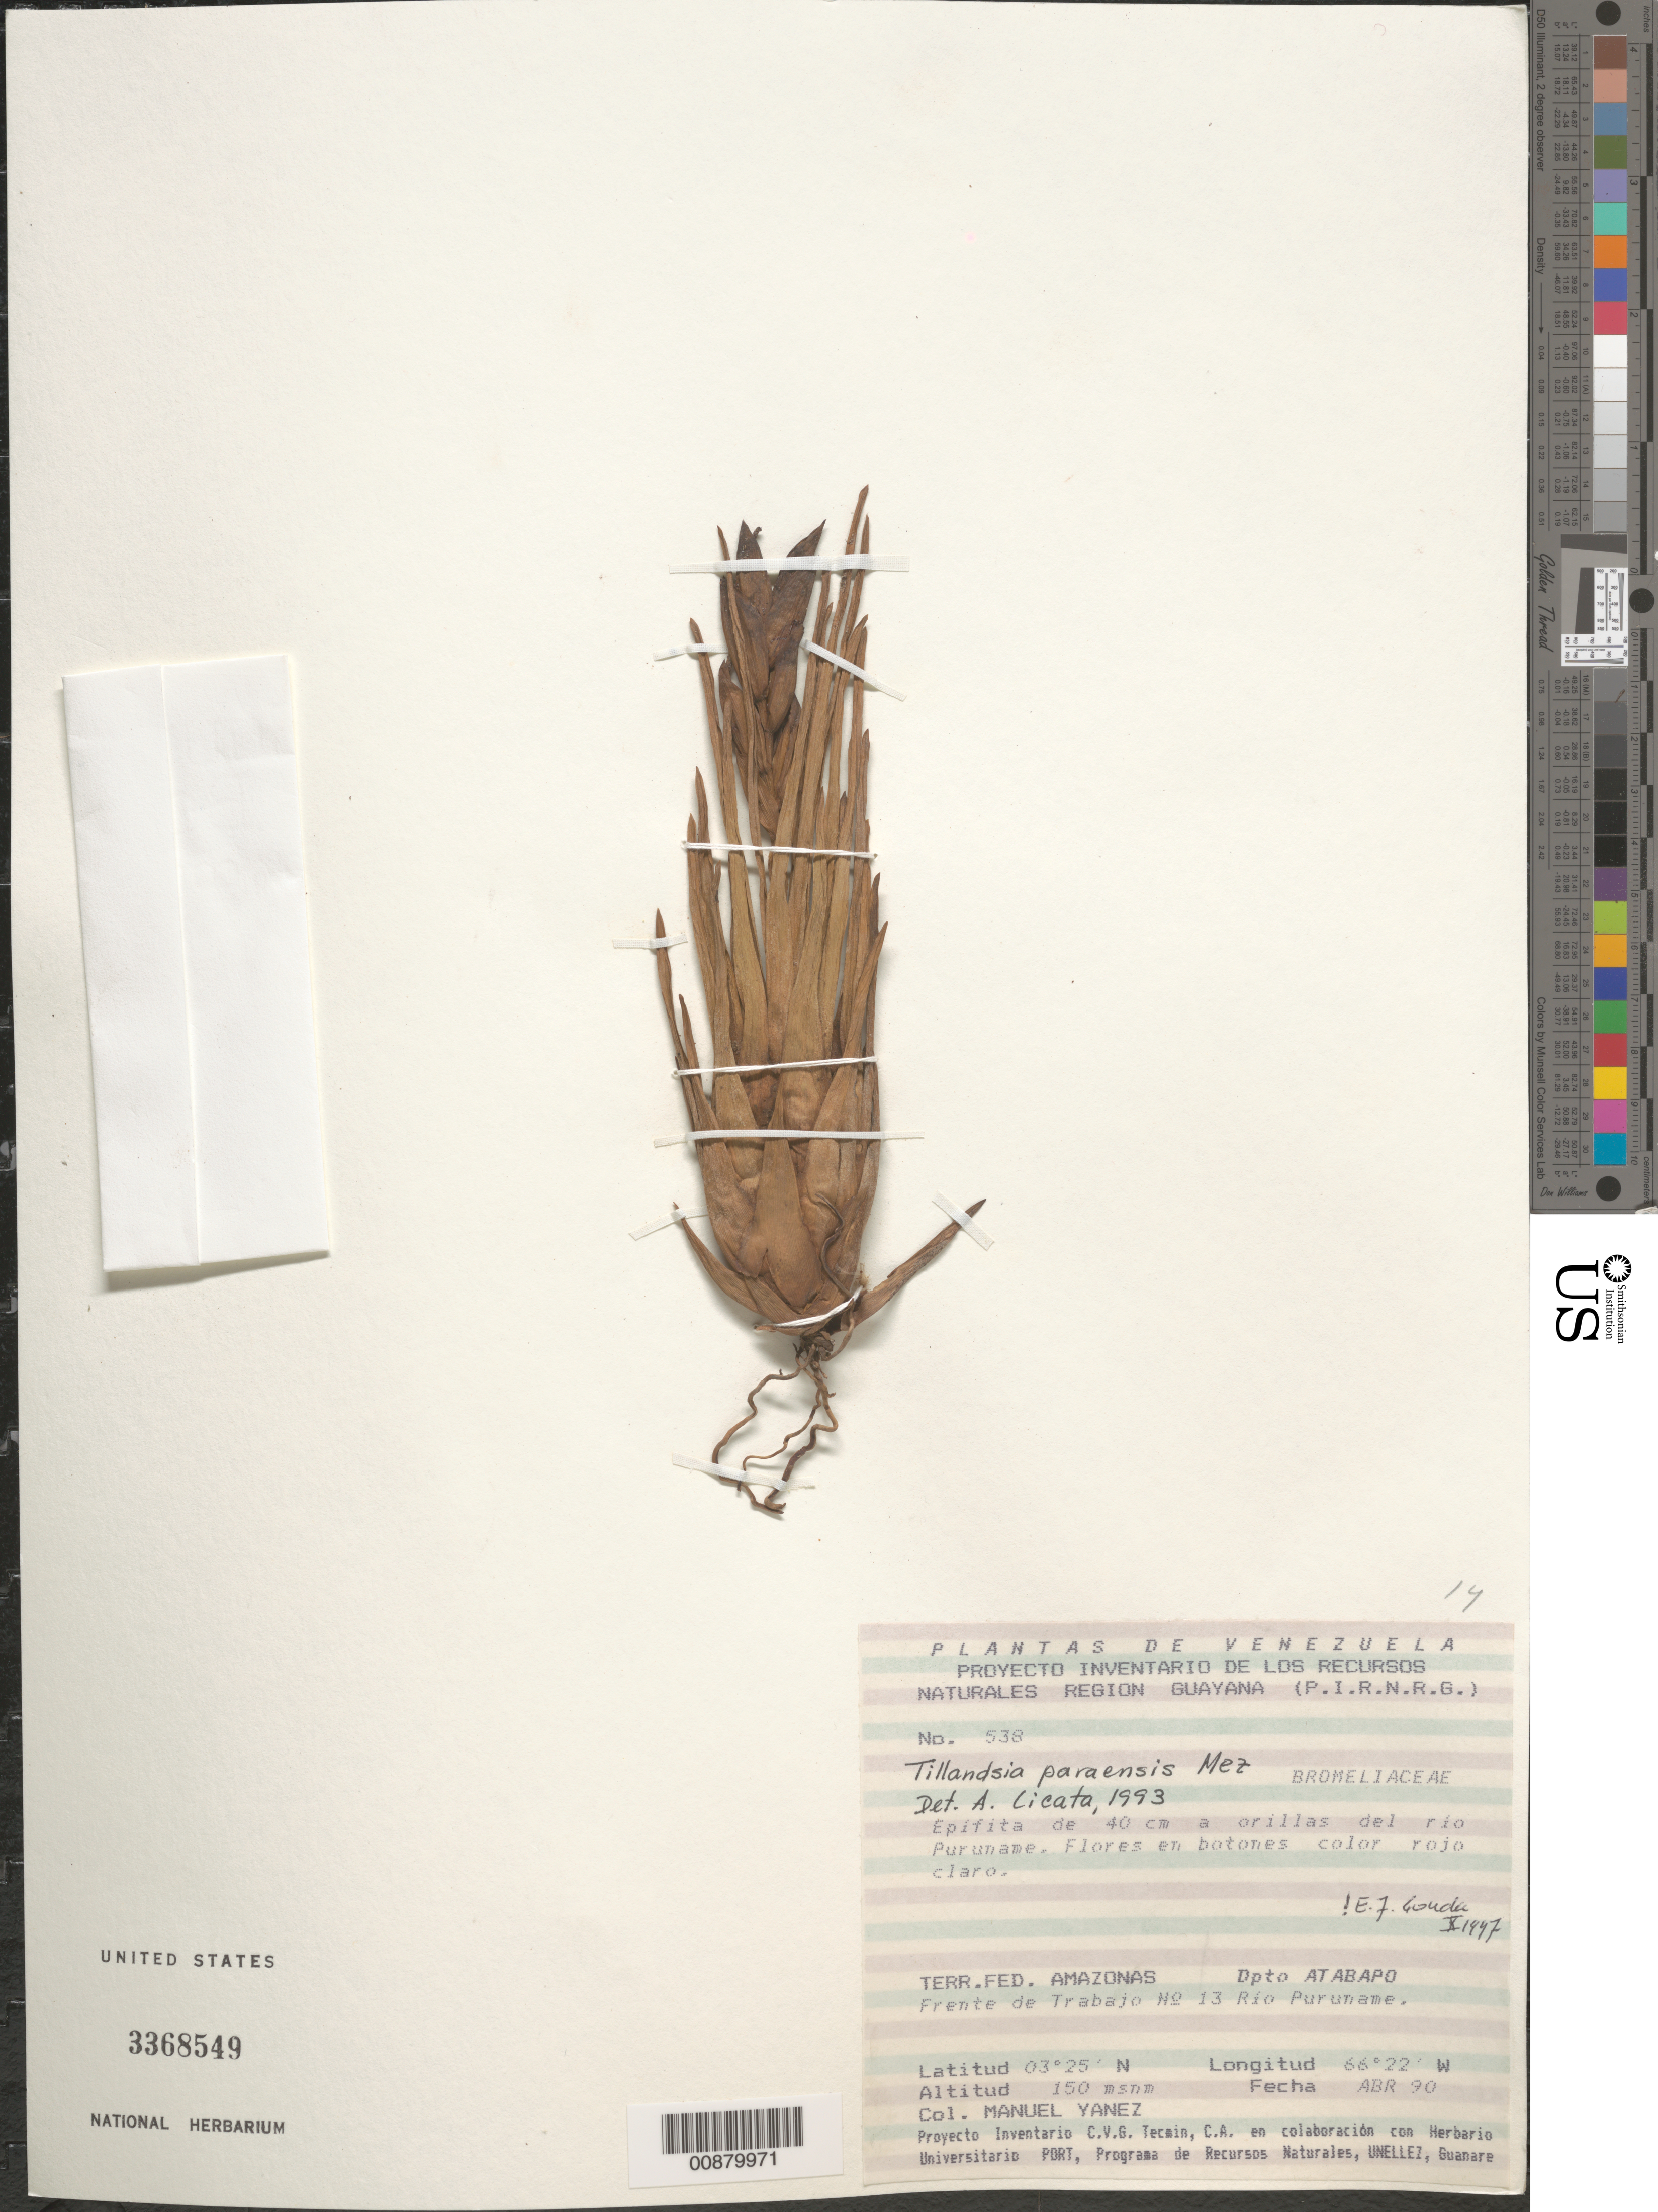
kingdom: Plantae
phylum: Tracheophyta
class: Liliopsida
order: Poales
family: Bromeliaceae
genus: Tillandsia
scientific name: Tillandsia paraensis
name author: Mez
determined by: Gouda, E. J.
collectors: M. Yanez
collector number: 538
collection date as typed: Apr-90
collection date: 1990-04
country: Venezuela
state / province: Amazonas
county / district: Atabapo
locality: Río Puruname, frente de Trabajo No. 13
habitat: Orillas del rio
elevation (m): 150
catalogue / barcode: US 3368549